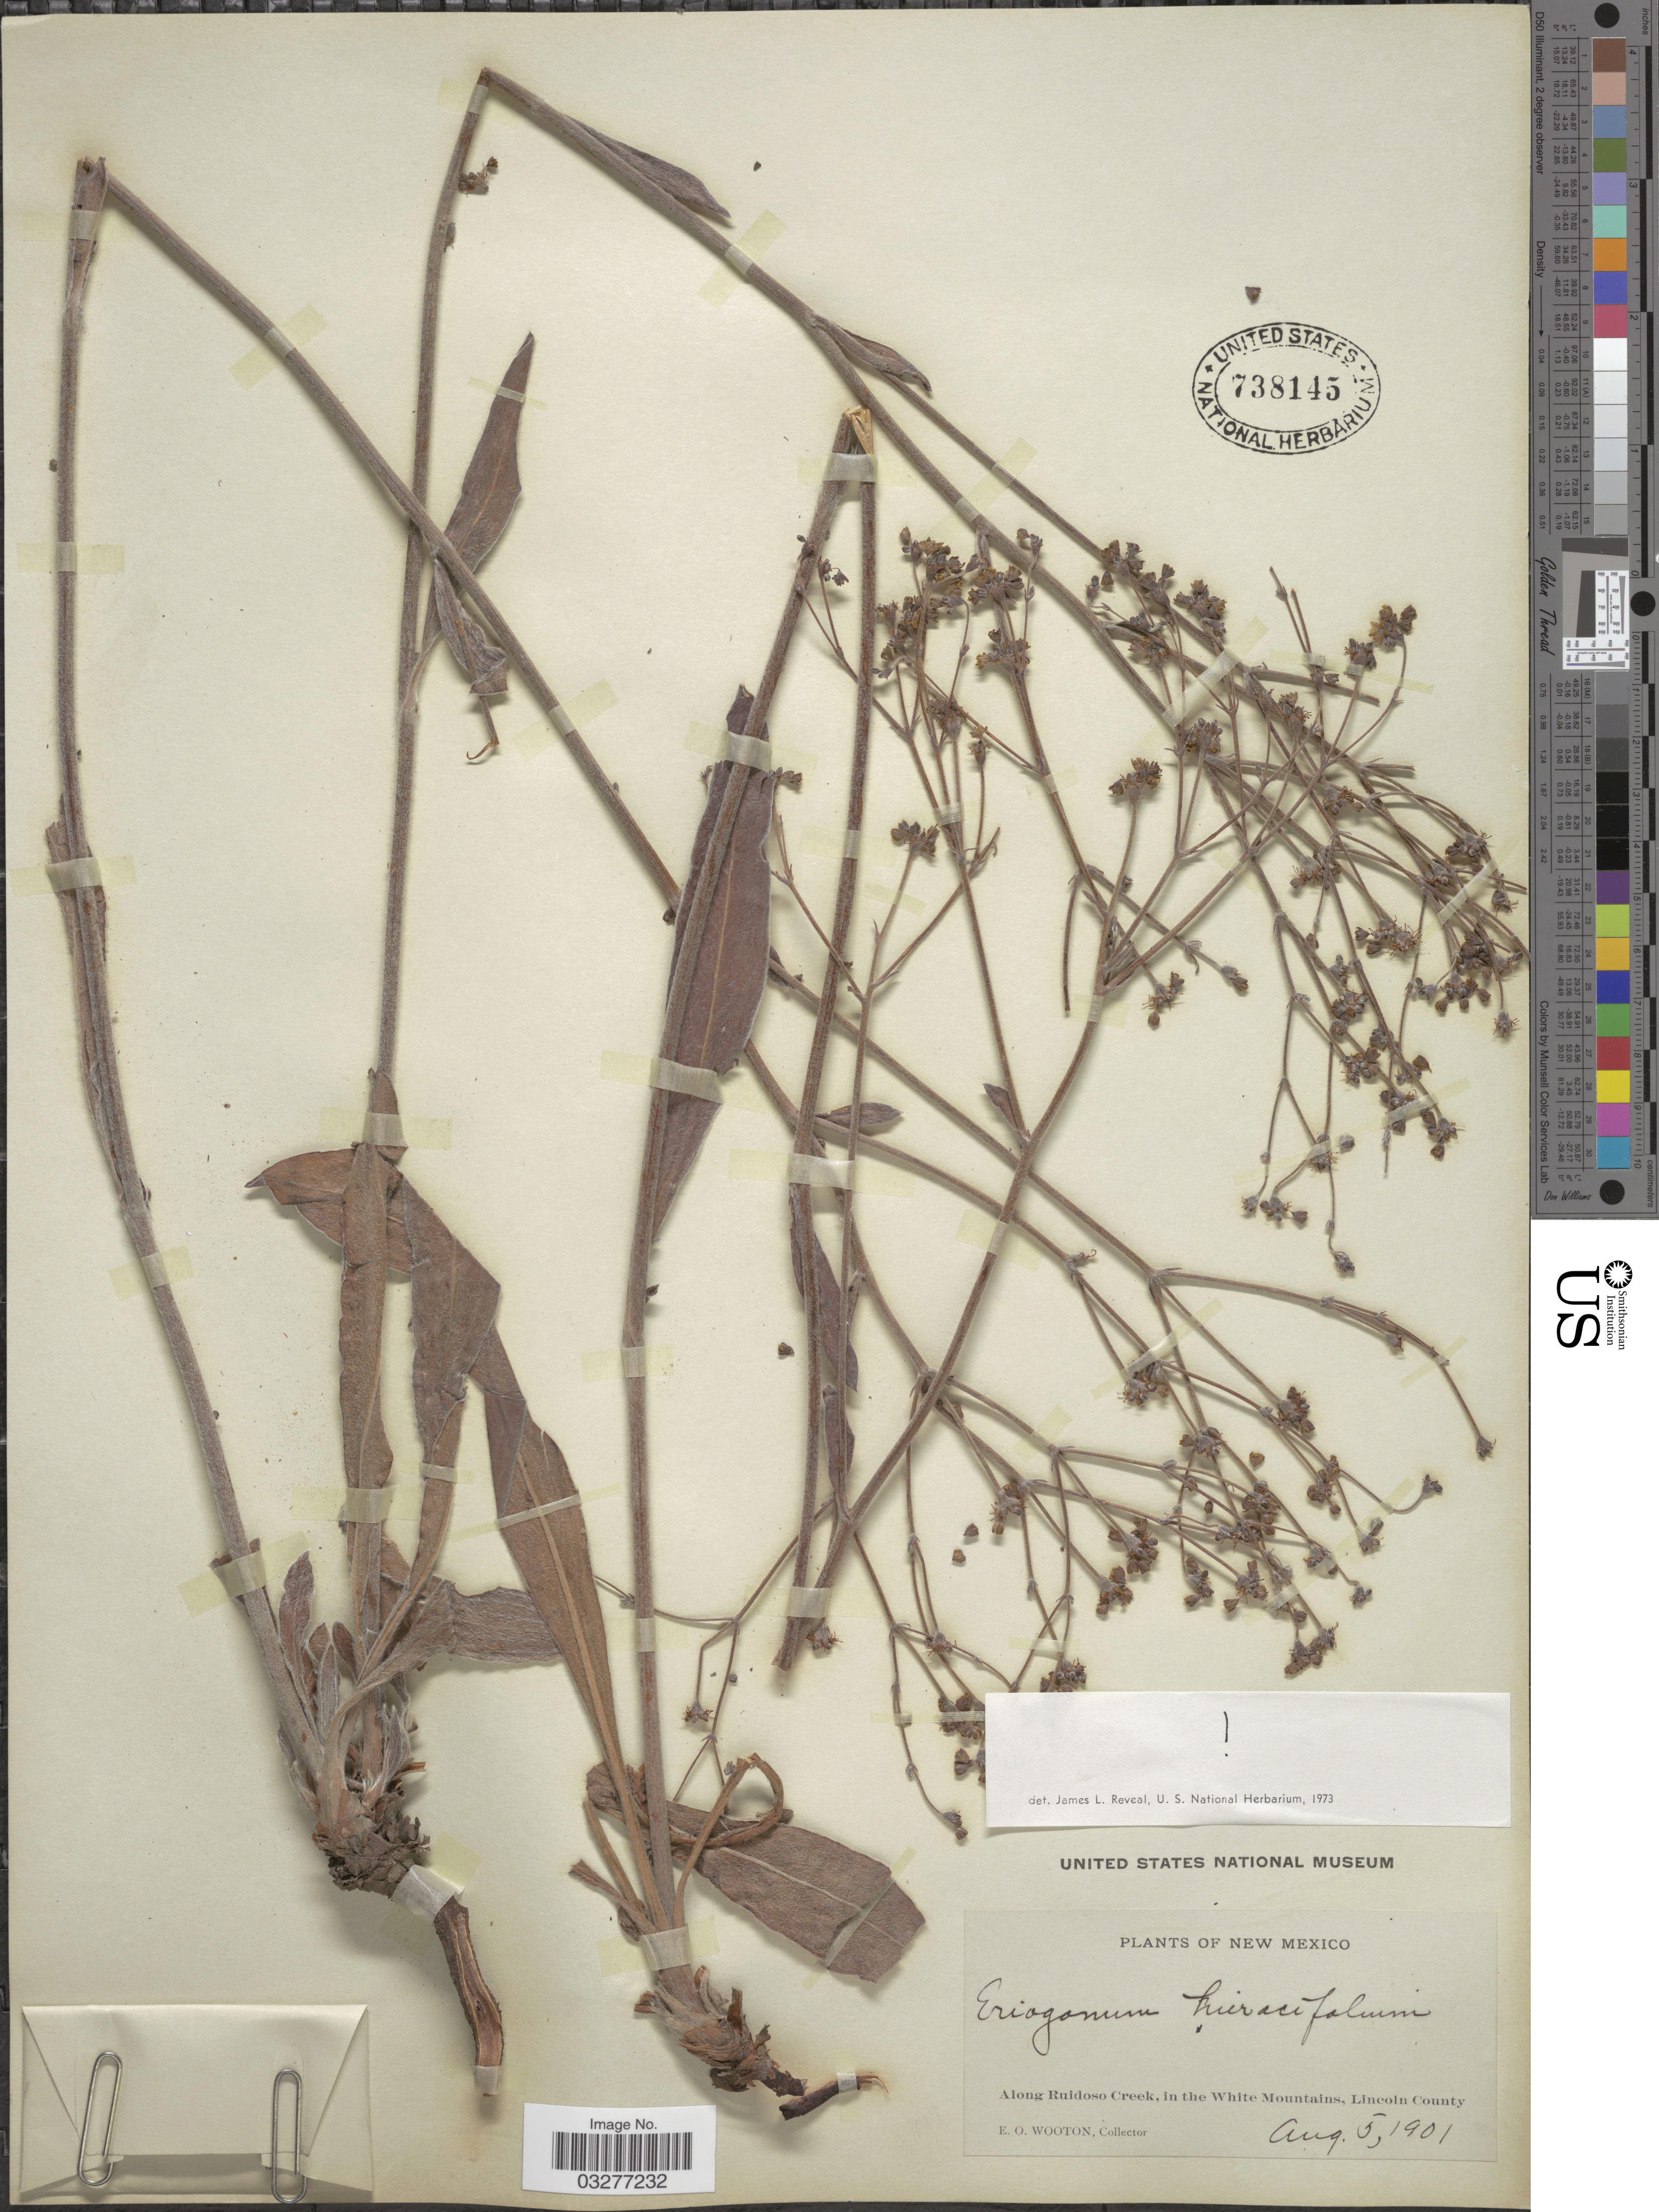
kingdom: Plantae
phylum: Tracheophyta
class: Magnoliopsida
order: Caryophyllales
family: Polygonaceae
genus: Eriogonum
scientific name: Eriogonum hieraciifolium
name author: Benth. in DC.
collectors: E. O. Wooton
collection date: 1901-08-05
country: United States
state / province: New Mexico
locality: Along Ruidoso Creek, in the White Mountains, Lincoln County.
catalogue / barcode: US 738145